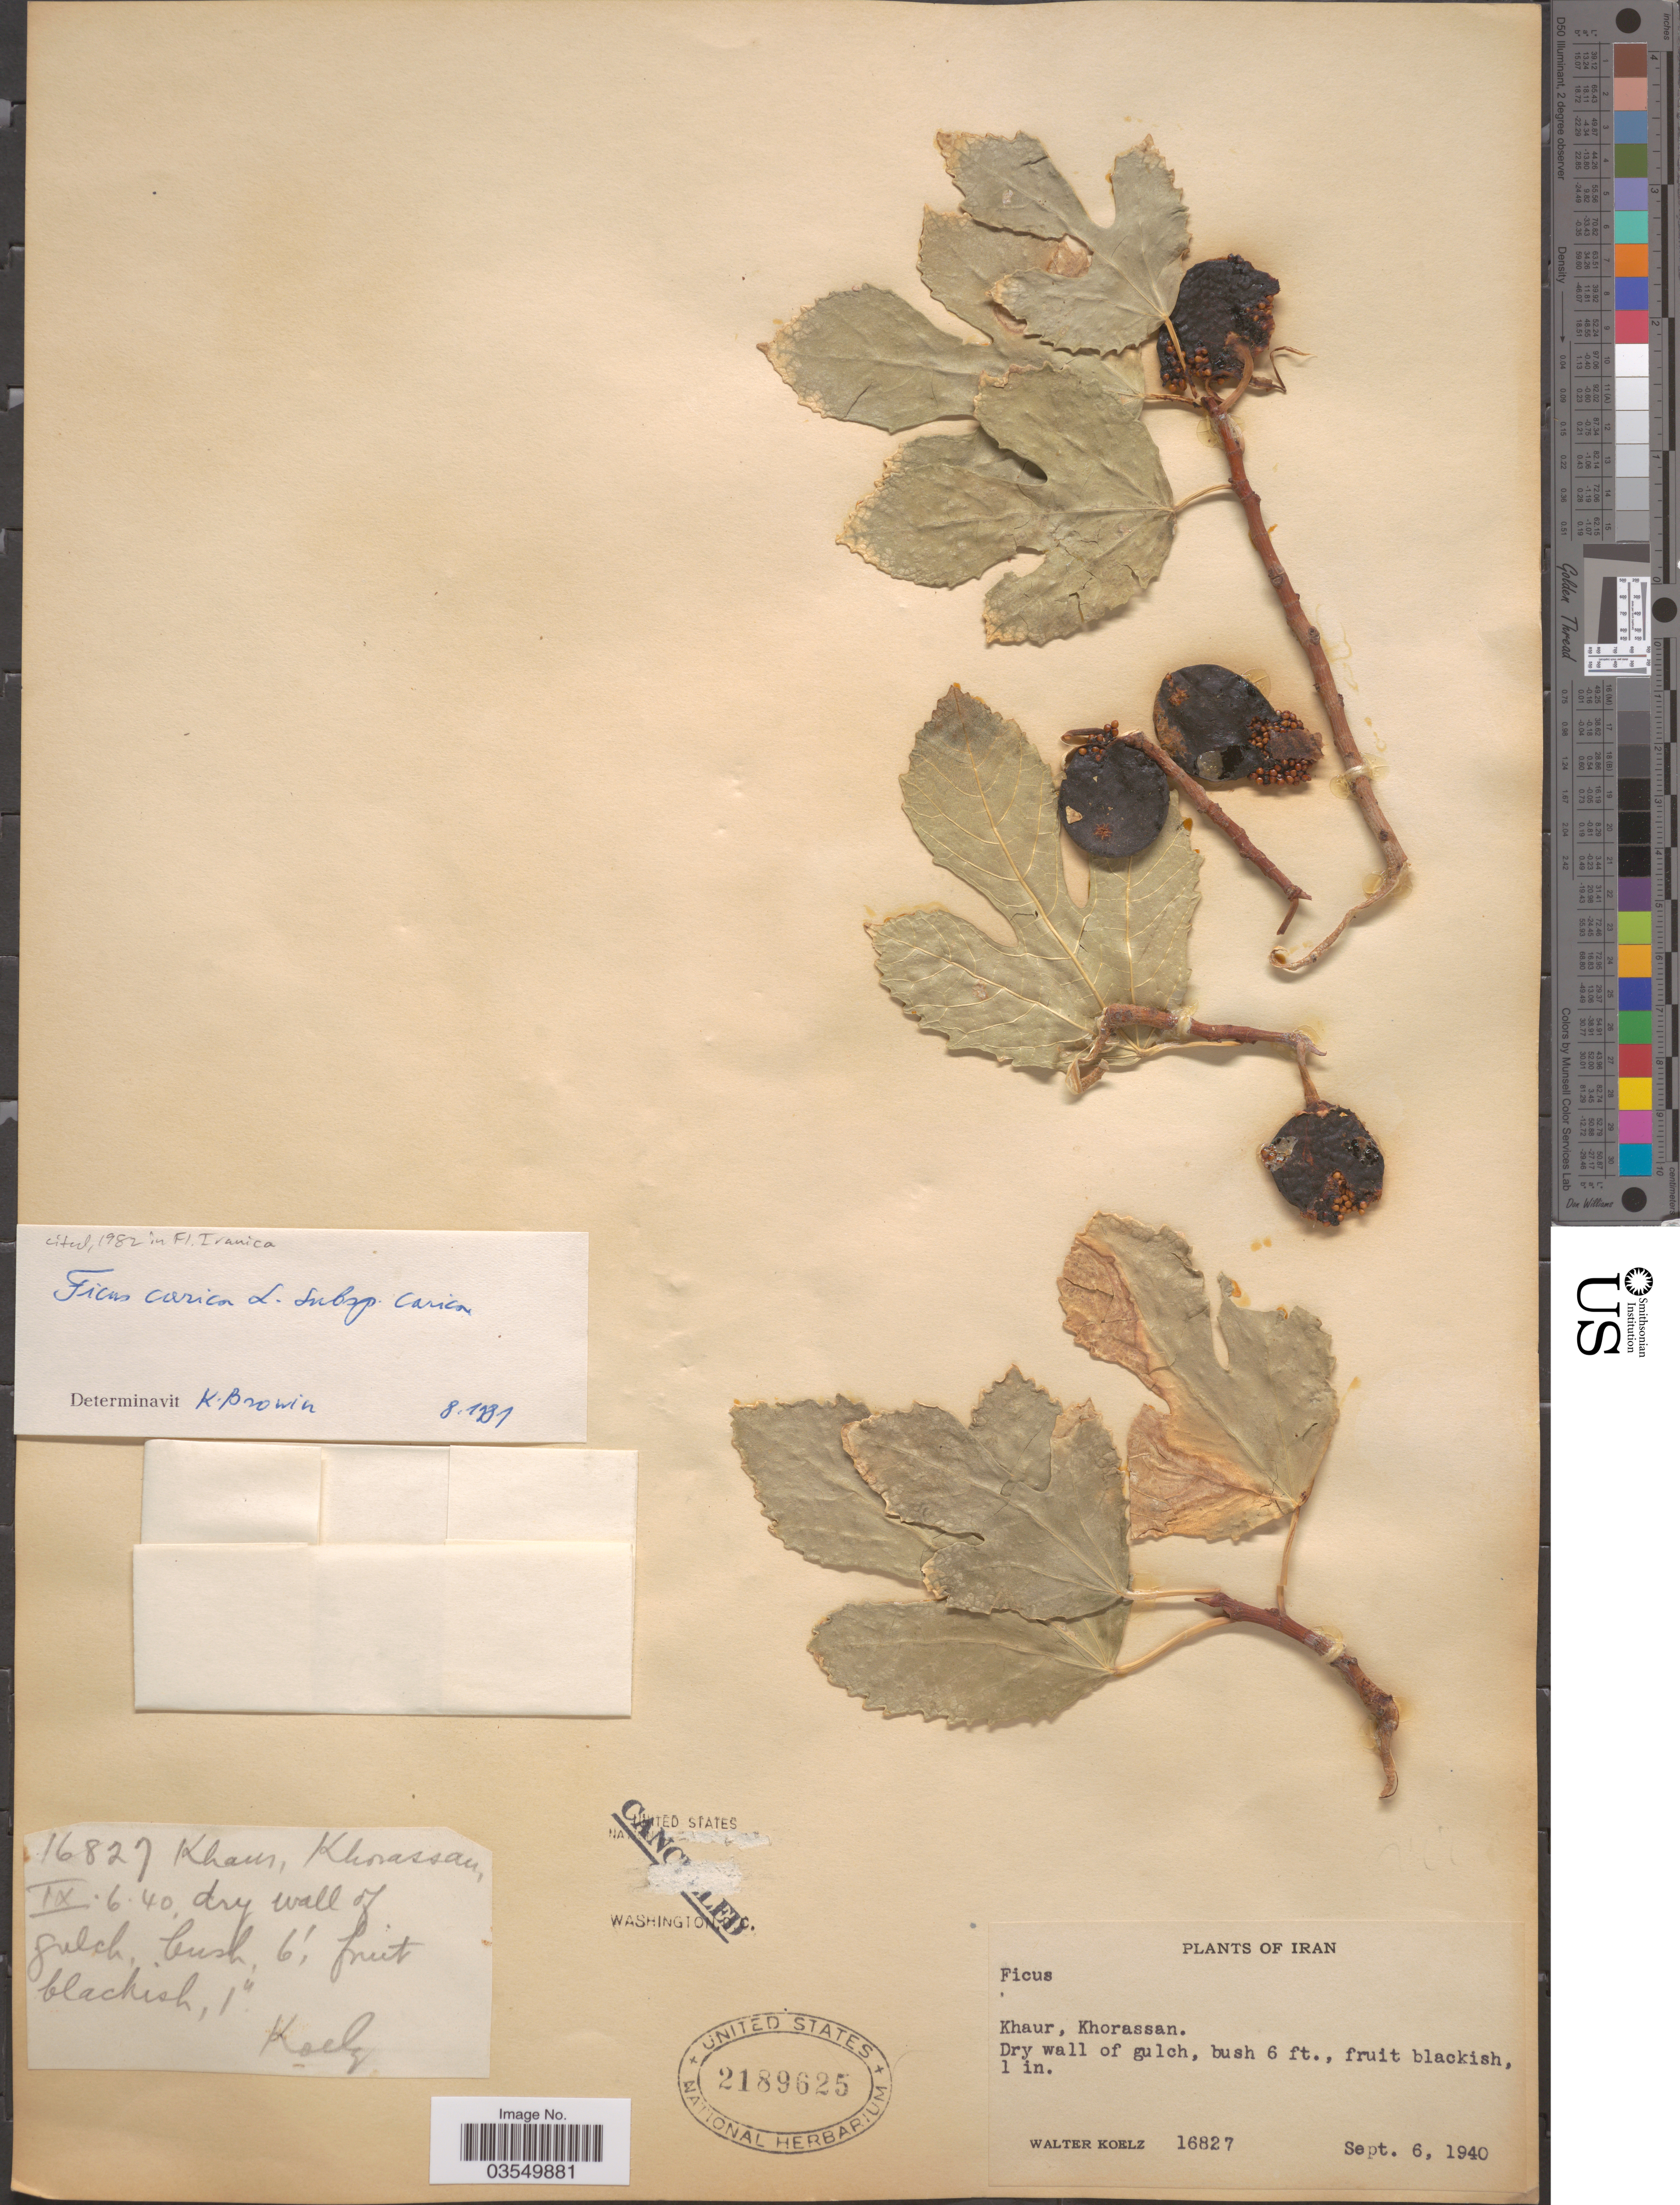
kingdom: Plantae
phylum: Tracheophyta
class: Magnoliopsida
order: Rosales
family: Moraceae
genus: Ficus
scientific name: Ficus carica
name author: L.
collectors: W. N. Koelz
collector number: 16827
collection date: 1940-09-06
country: Iran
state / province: Khorasan [obsolete]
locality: Khaur, Khorassan.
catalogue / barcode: US 2189625